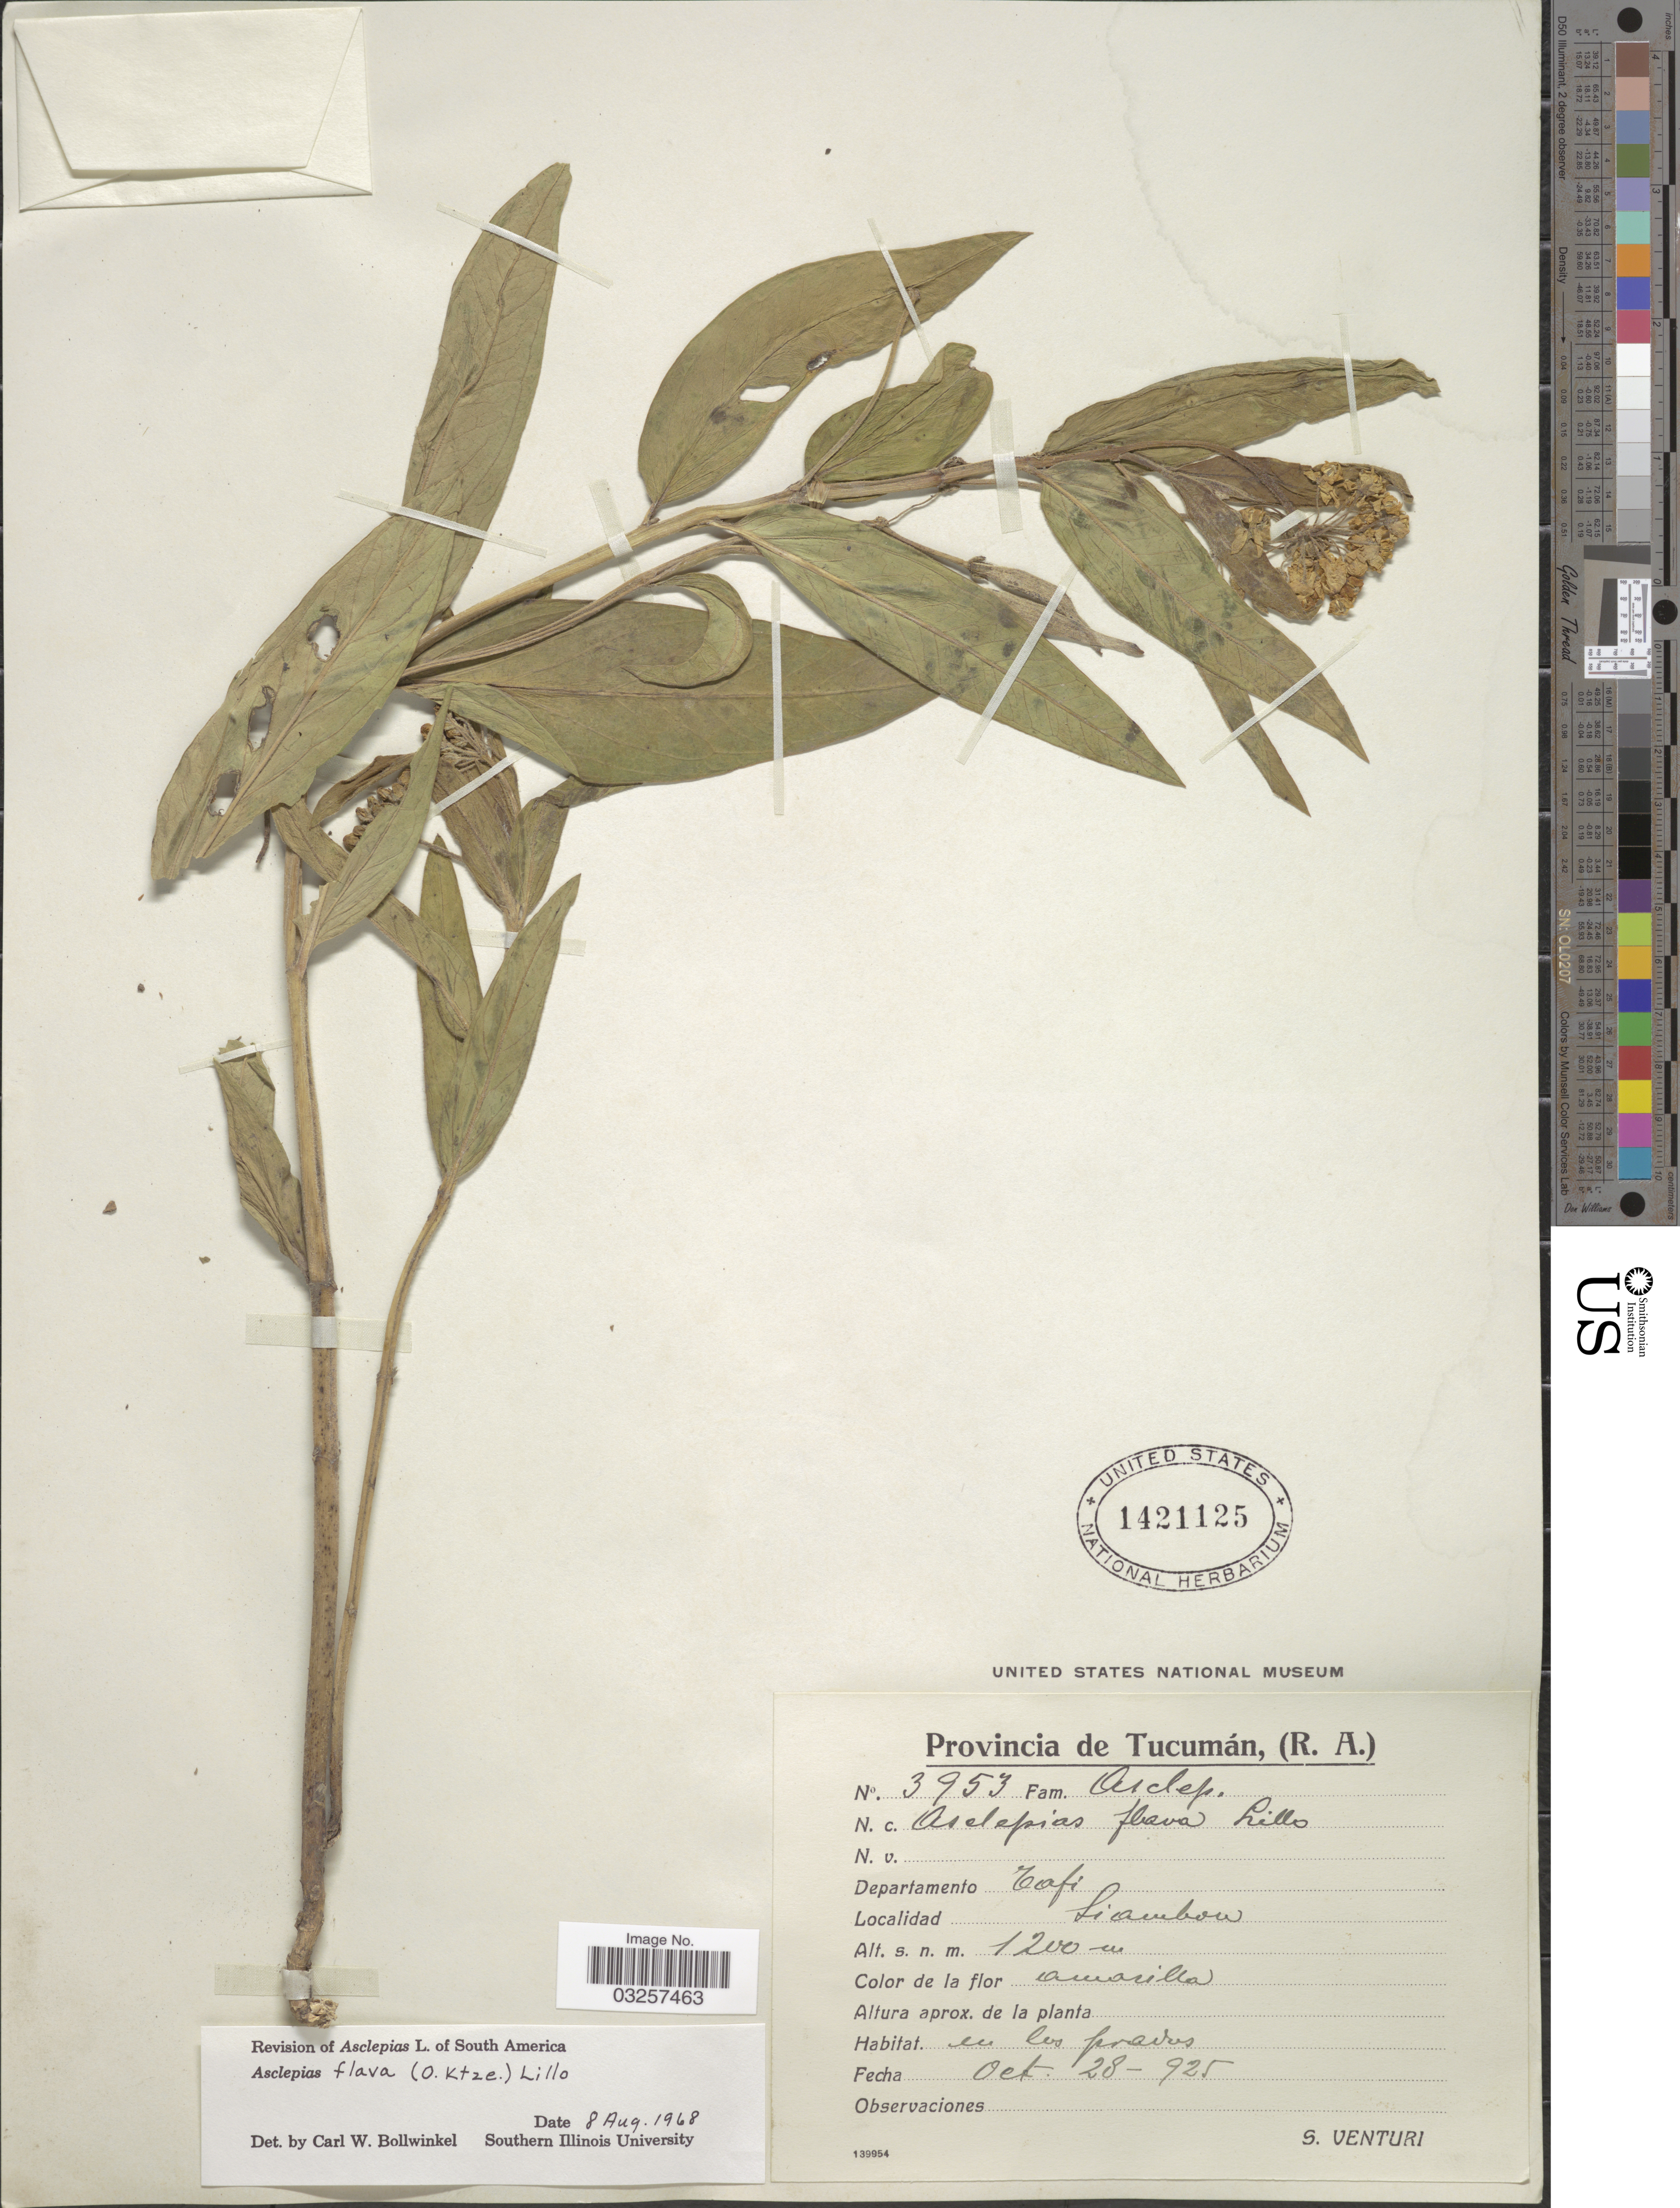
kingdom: Plantae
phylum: Tracheophyta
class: Magnoliopsida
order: Gentianales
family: Apocynaceae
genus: Asclepias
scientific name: Asclepias flava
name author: N.E. Br.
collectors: S. Venturi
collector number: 3953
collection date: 1925-10-28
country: Argentina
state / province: Tucuman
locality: Provincia de Tucumán. Departamento Tafi. Liambon.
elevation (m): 1200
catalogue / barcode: US 1421125